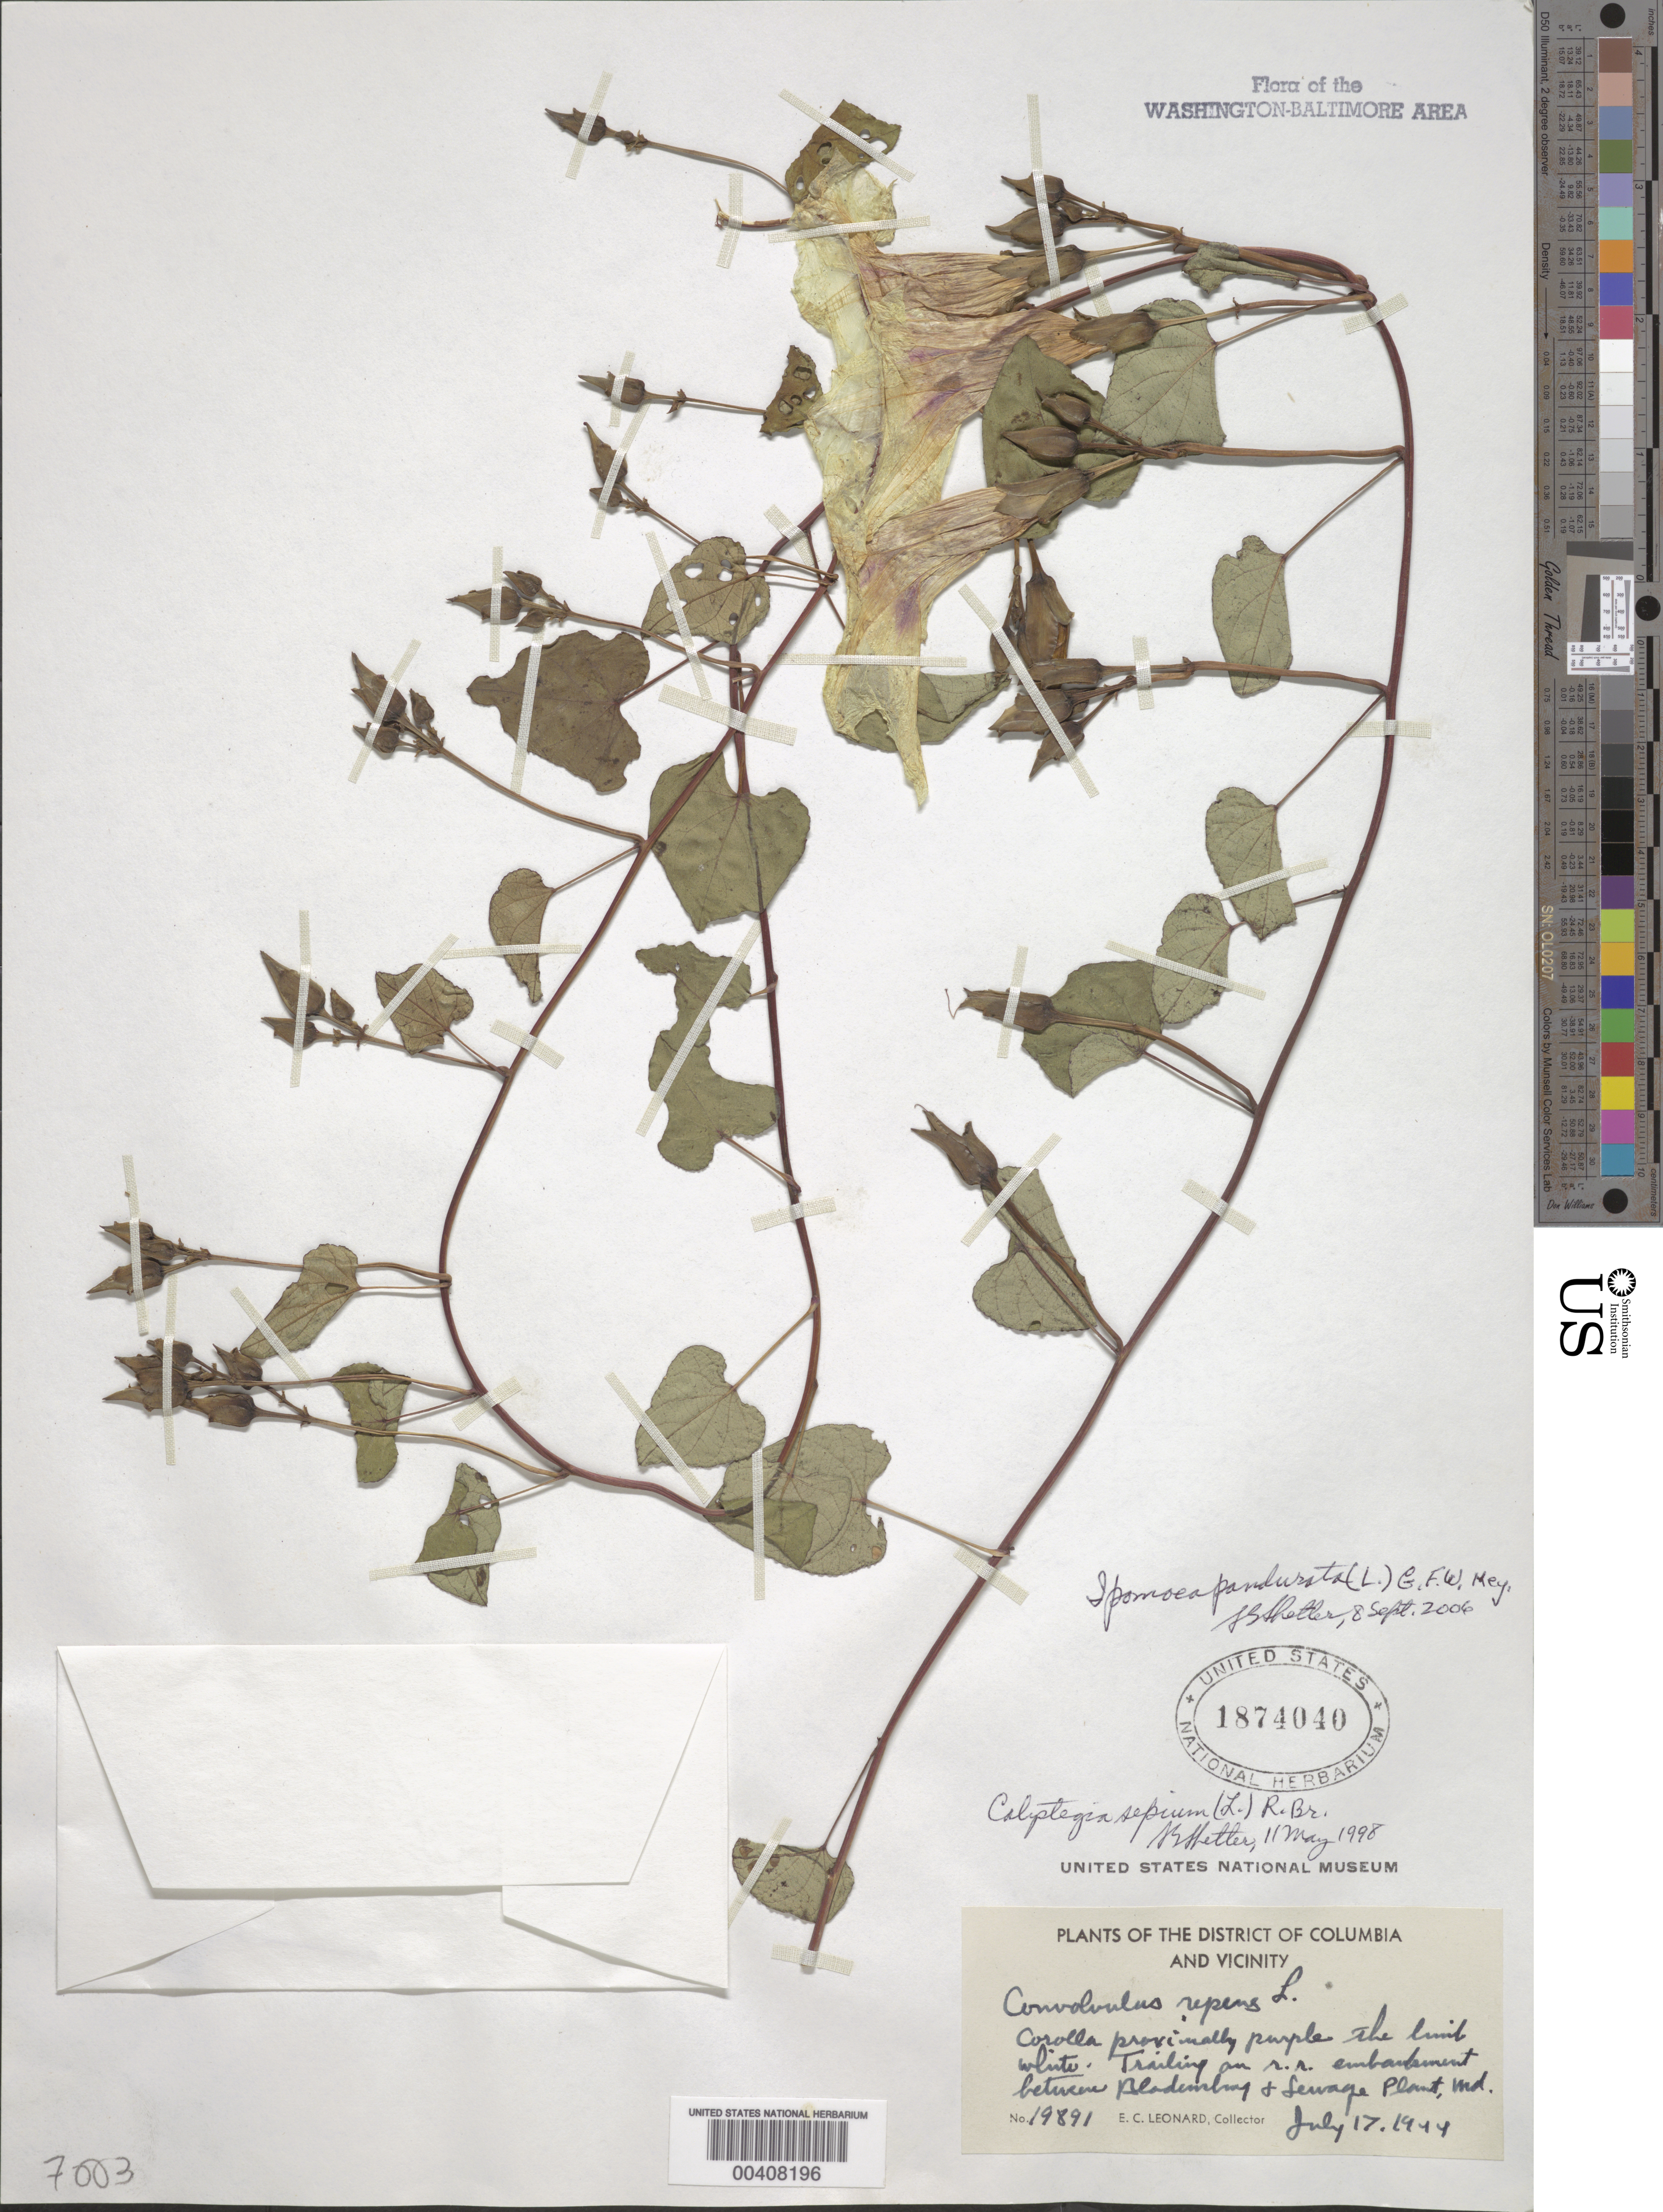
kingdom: Plantae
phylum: Tracheophyta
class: Magnoliopsida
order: Solanales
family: Convolvulaceae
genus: Ipomoea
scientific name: Ipomoea pandurata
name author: (L.) G. Mey.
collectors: E. C. Leonard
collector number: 19891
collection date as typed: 17 Jul 1944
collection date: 1944-07-17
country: United States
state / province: Maryland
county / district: Prince George's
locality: R.R. Embankment between Bladensburg and Sewage Plant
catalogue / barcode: US 1874040